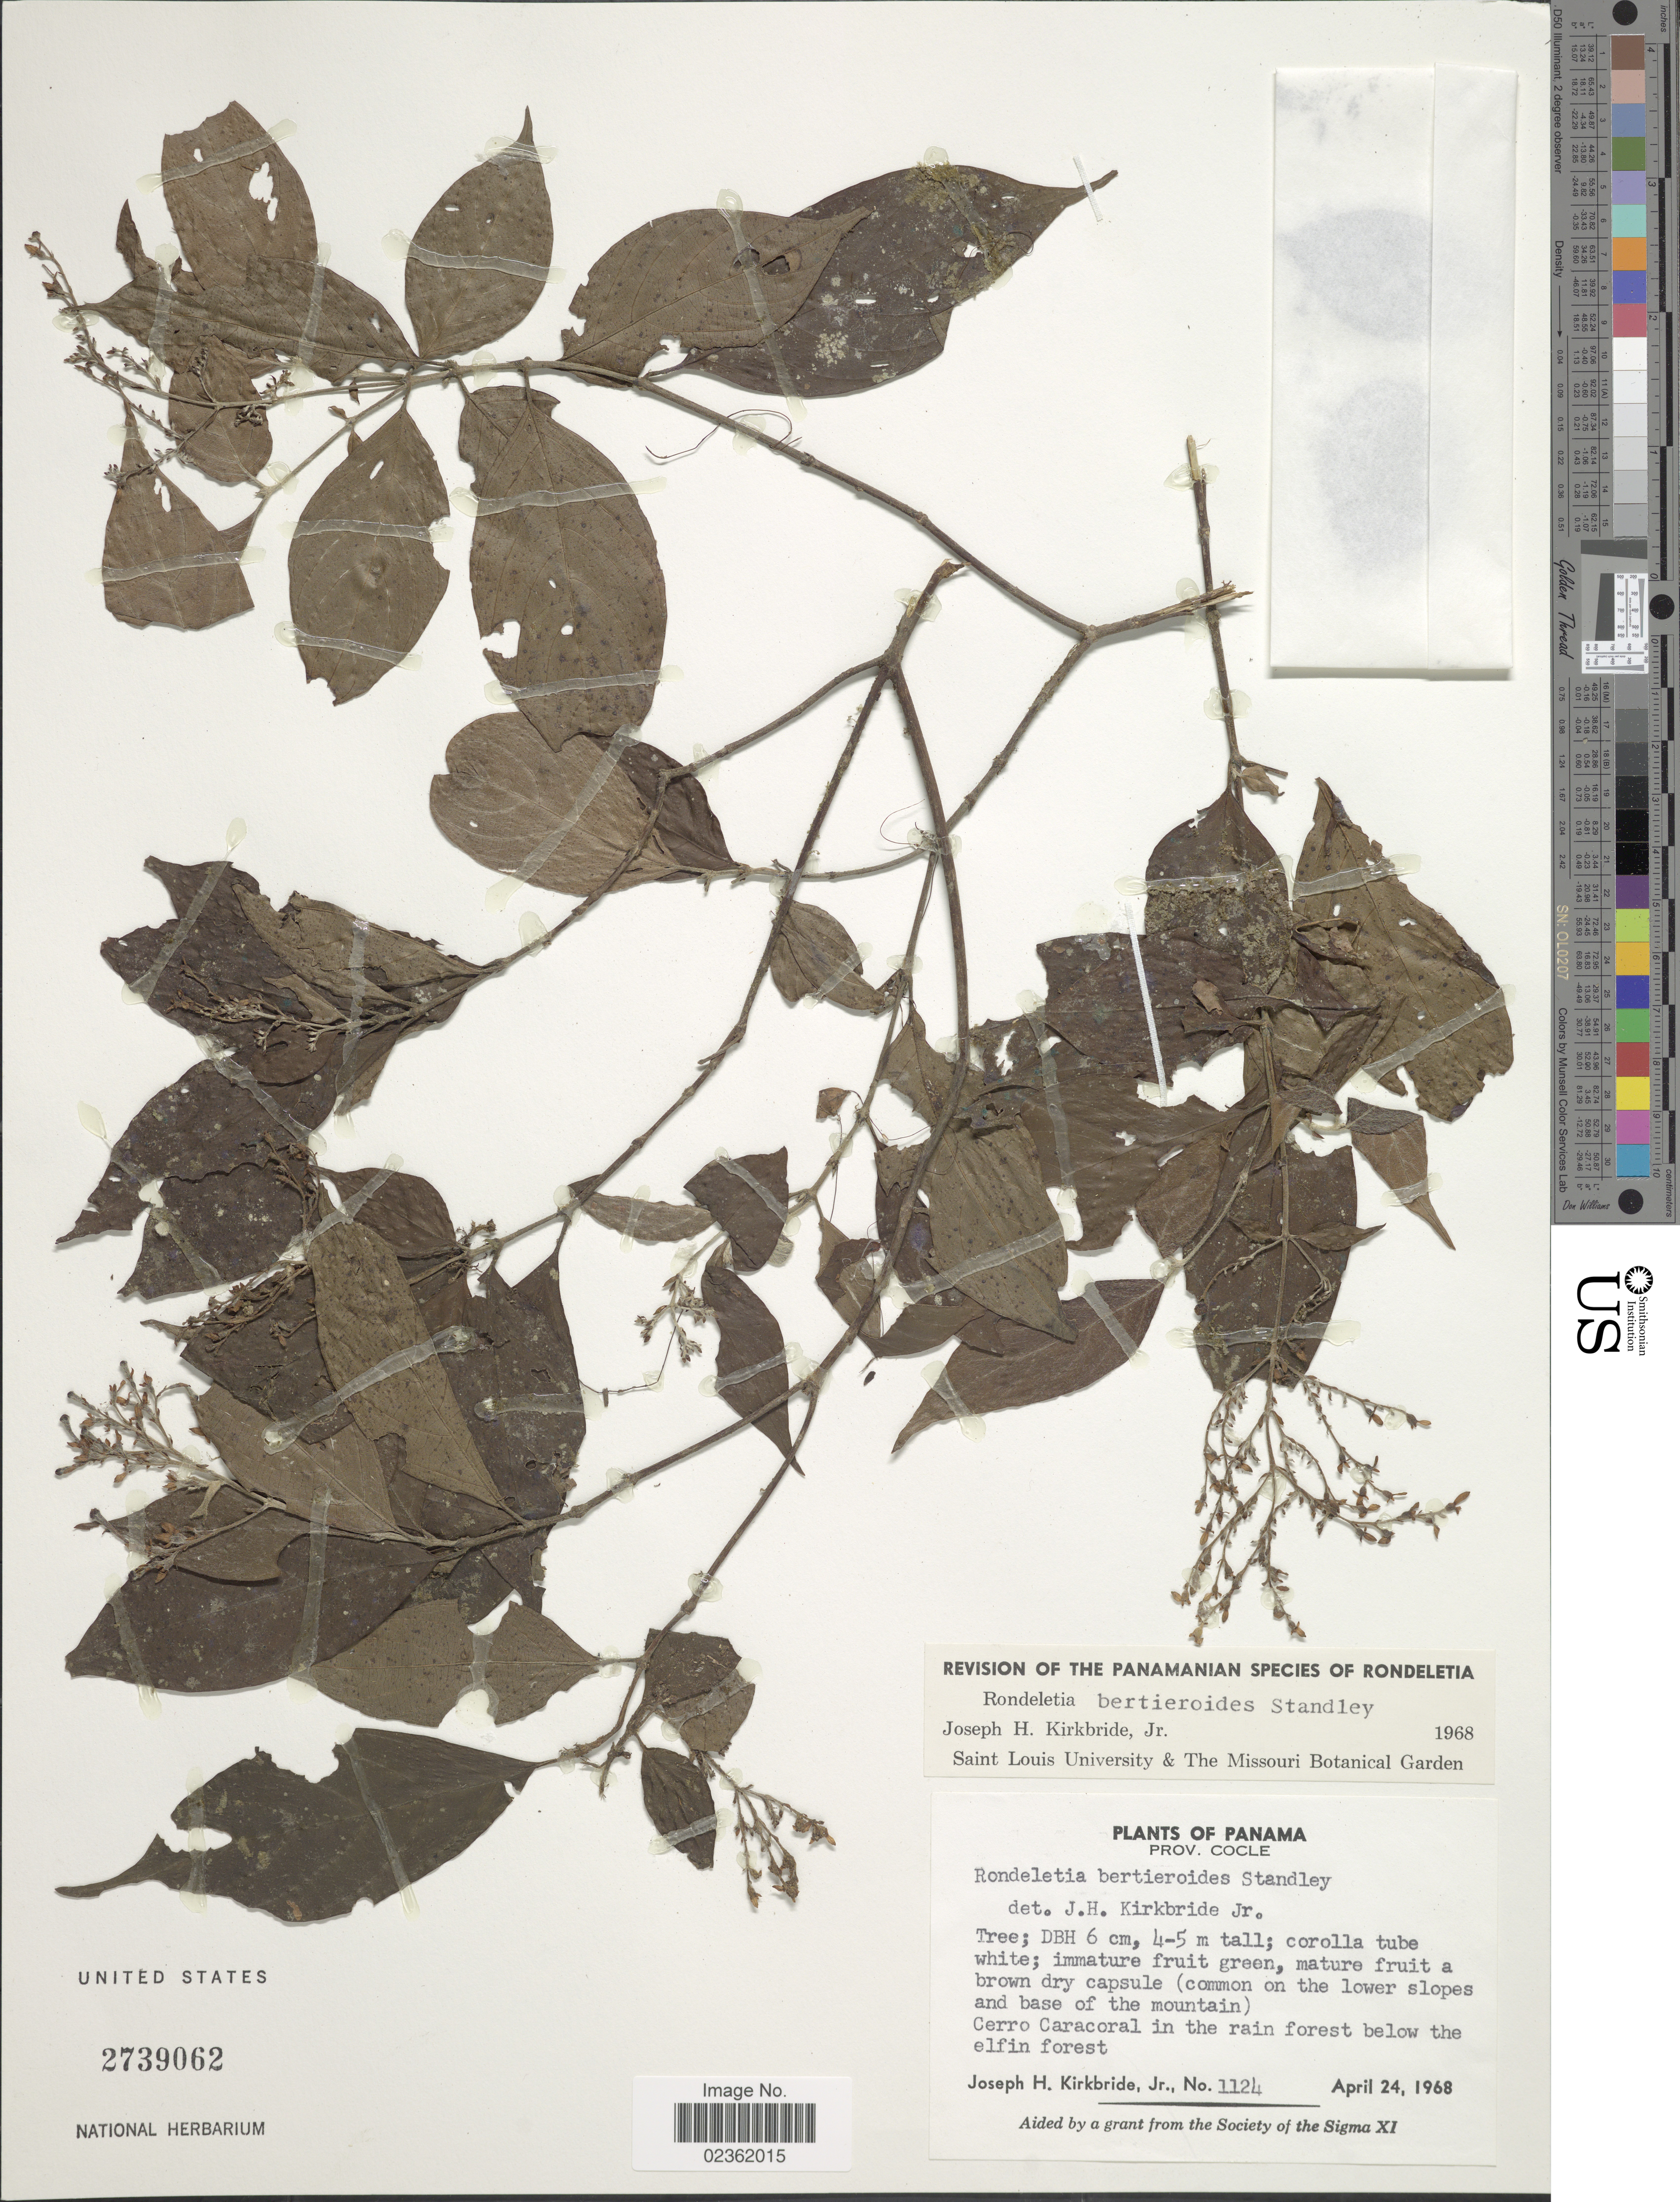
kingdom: Plantae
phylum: Tracheophyta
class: Magnoliopsida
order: Gentianales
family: Rubiaceae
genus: Rondeletia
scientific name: Rondeletia bertieroides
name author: Standl.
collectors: J. H. Kirkbride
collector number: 1124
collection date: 1968-04-24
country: Panama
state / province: Coclé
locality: (Common on the lower slopes and base of the mountain), Cerro Caracoral in the rain forest below the elfin forest.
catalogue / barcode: US 2739062